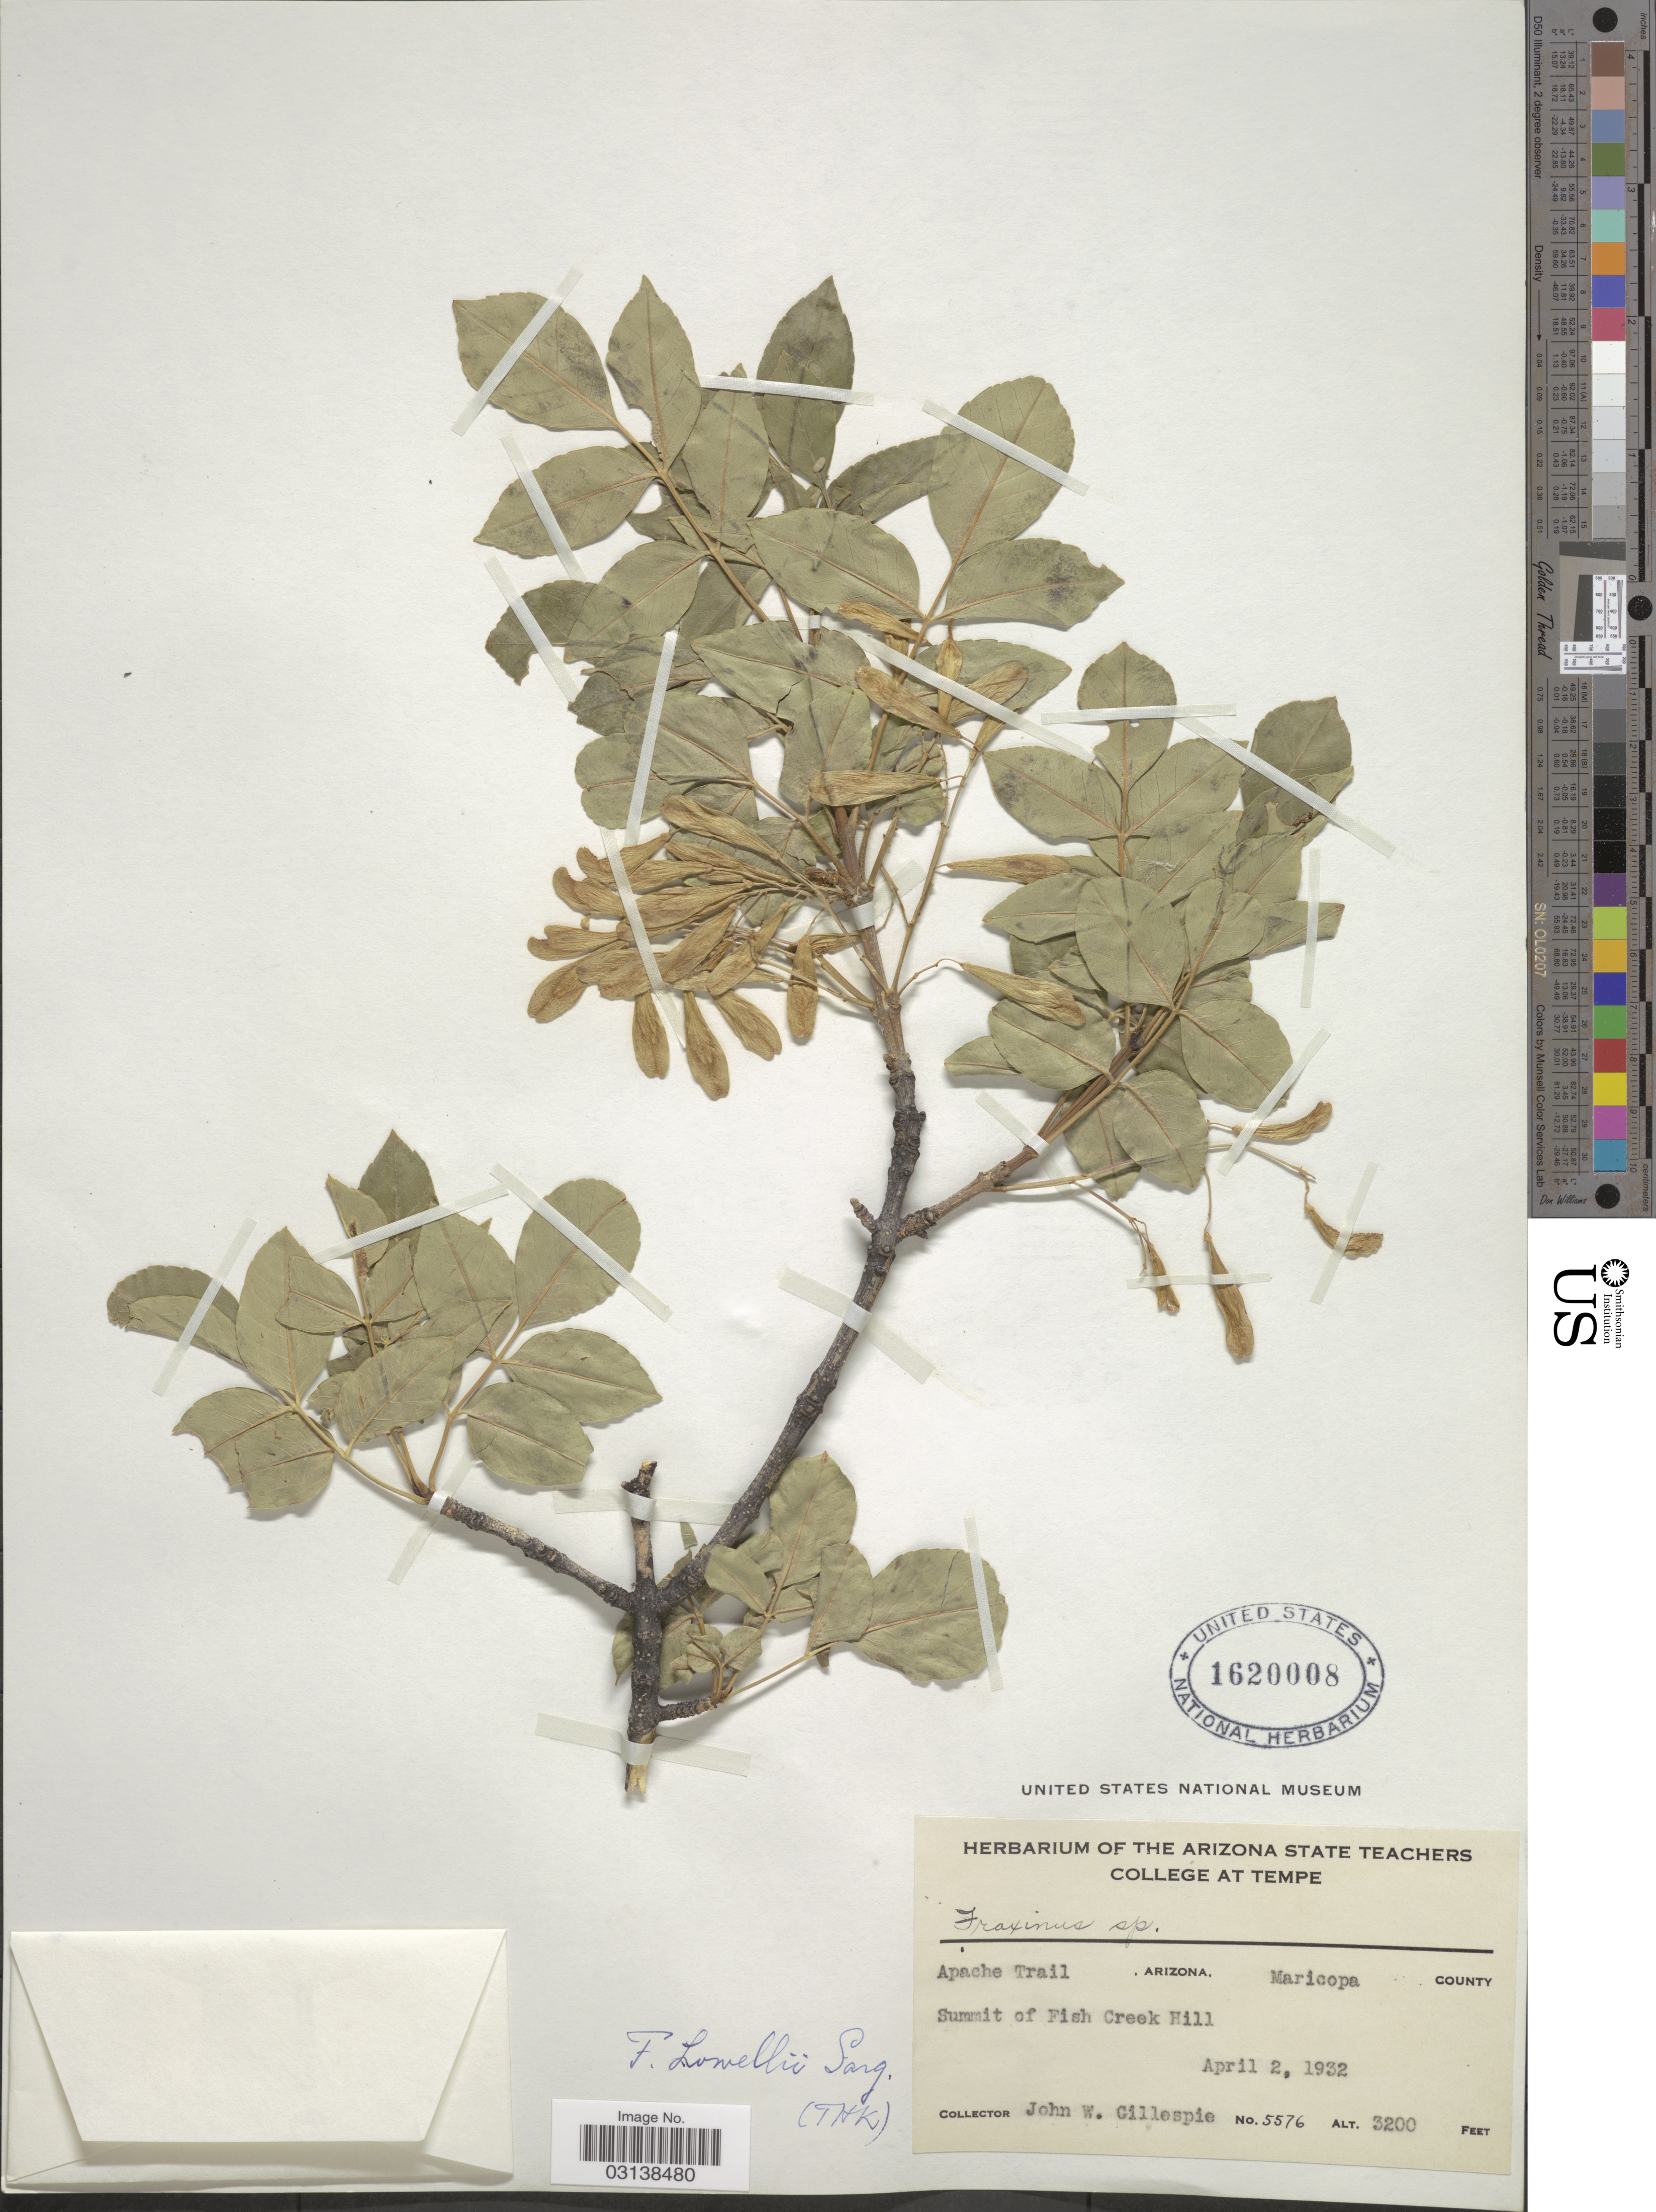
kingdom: Plantae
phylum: Tracheophyta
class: Magnoliopsida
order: Lamiales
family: Oleaceae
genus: Fraxinus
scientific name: Fraxinus anomala var. lowellii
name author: (Sarg. ex Rehder) Little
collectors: J. W. Gillespie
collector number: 5576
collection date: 1932-04-02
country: United States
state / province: Arizona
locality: Apache Trail, Arizona, Maricopa County, Summit of Fish Creek Hill.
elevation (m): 975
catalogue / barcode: US 1620008